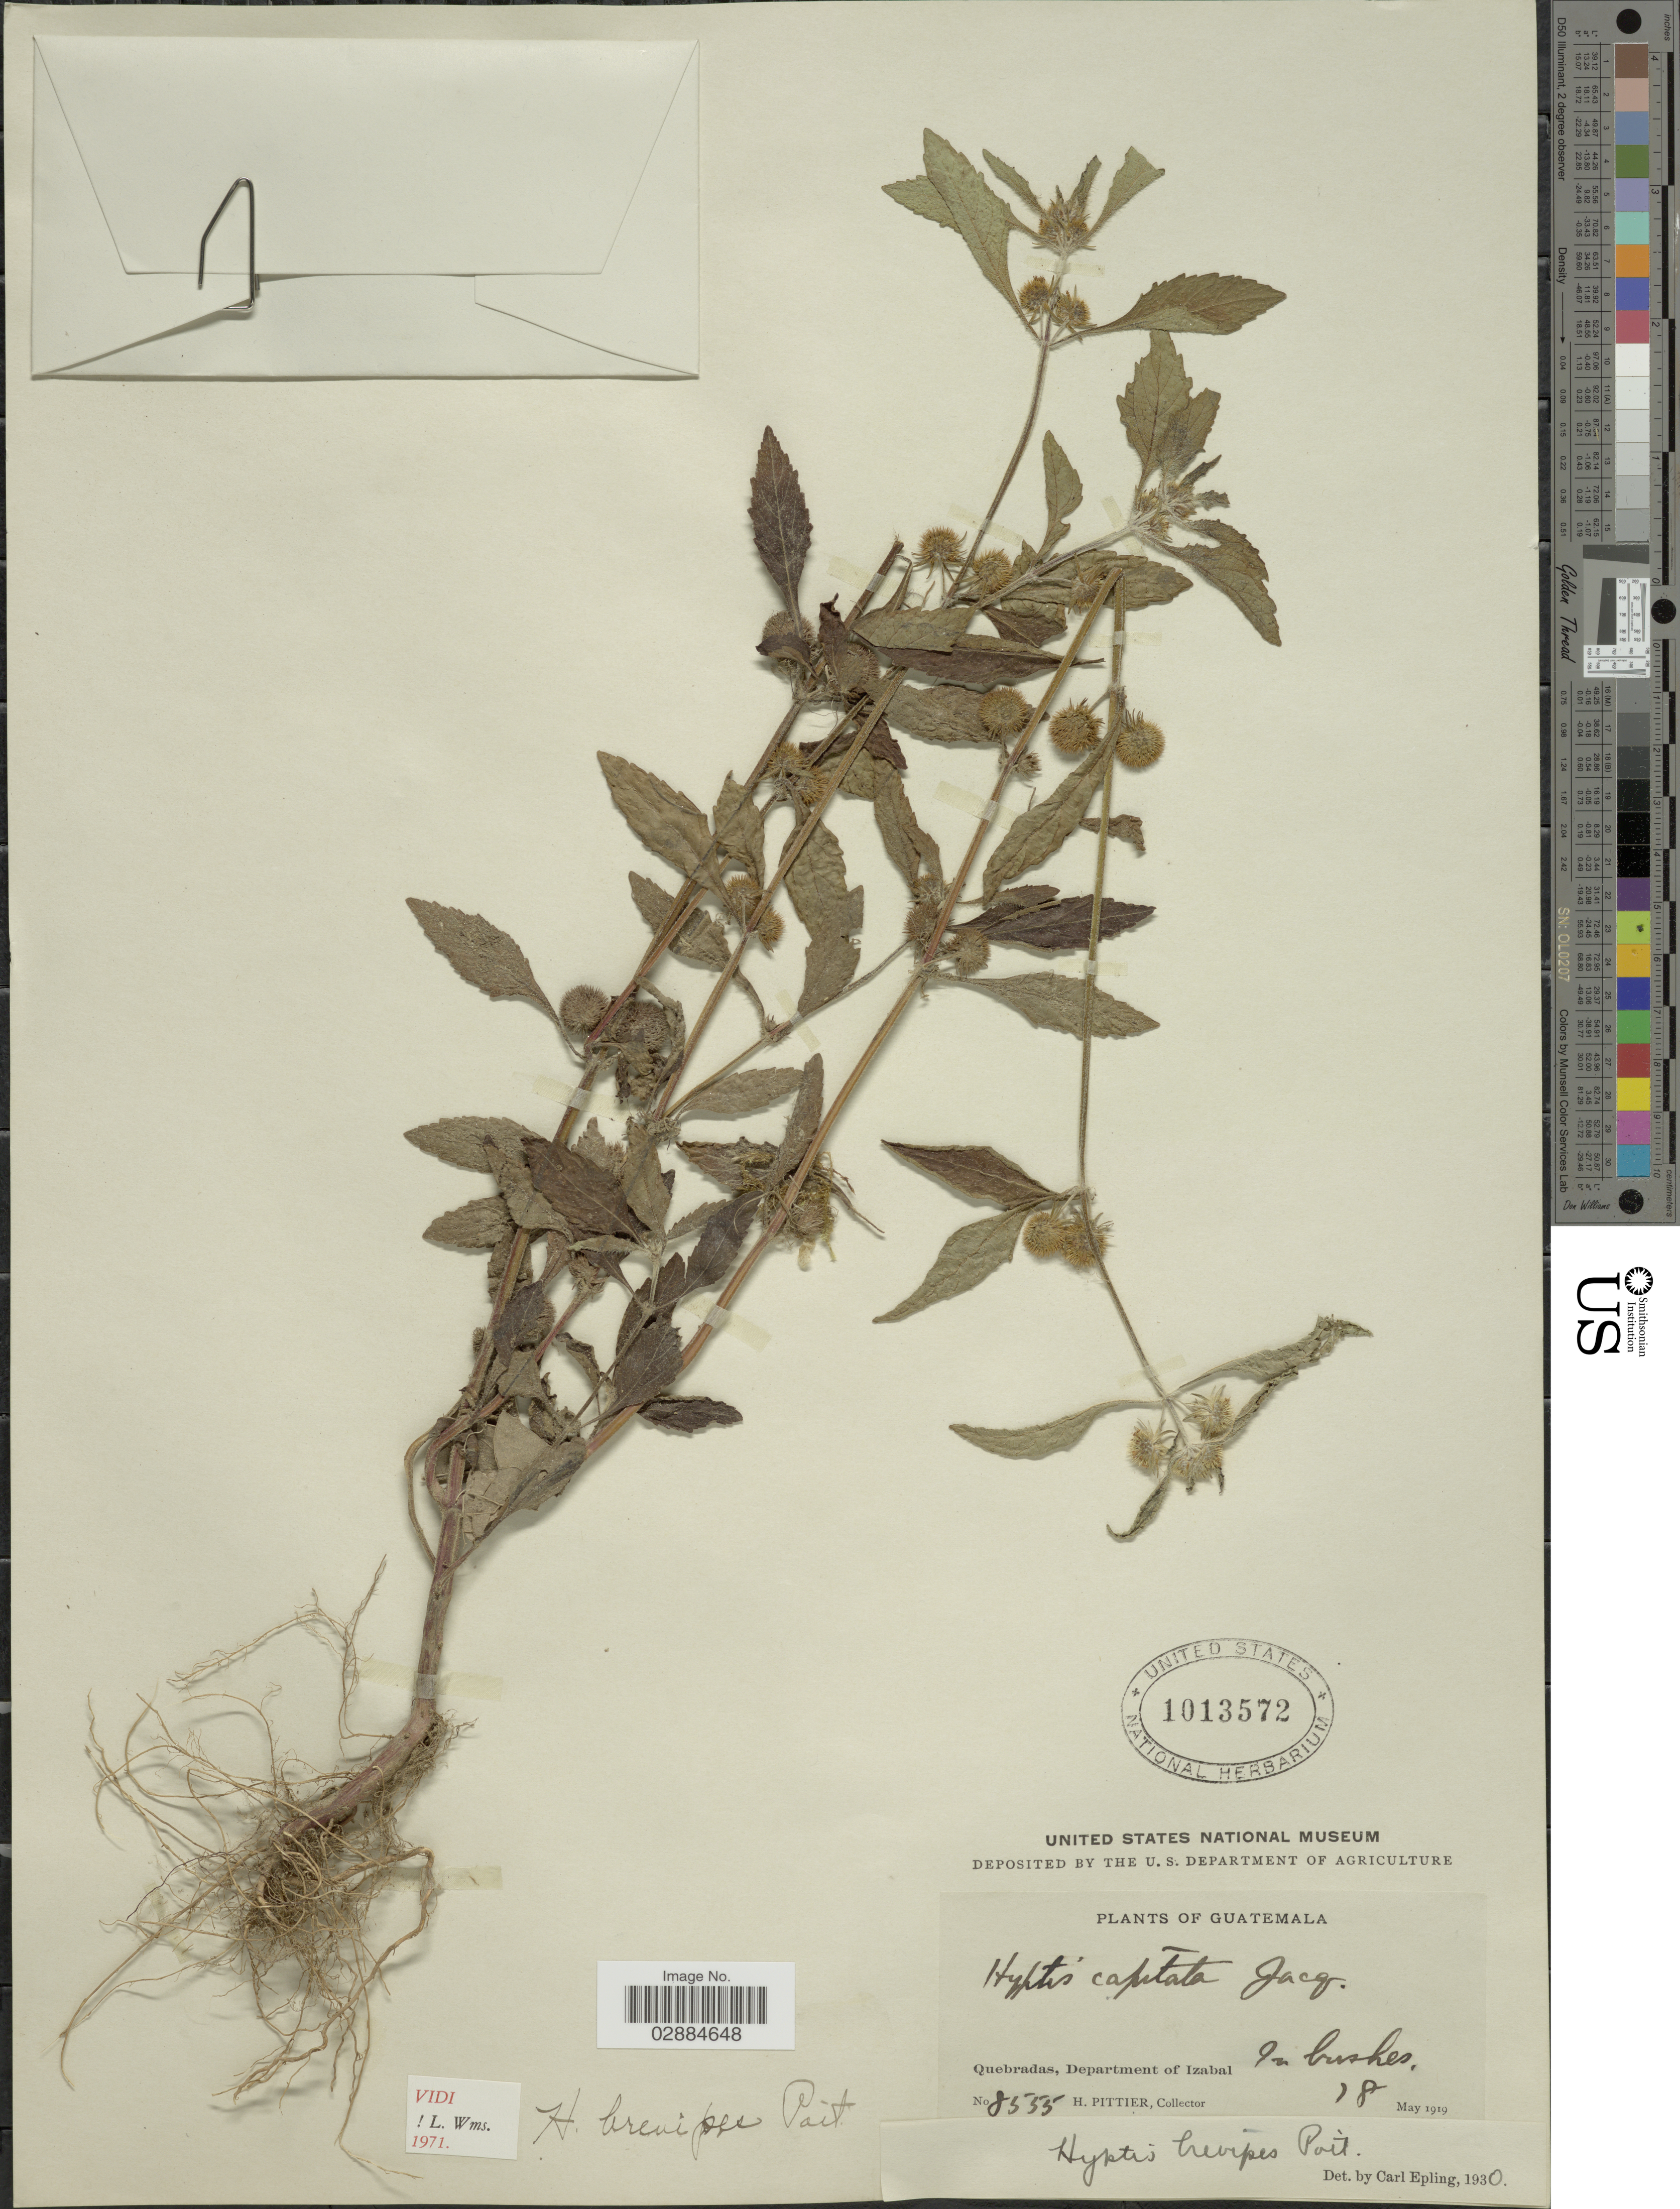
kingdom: Plantae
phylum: Tracheophyta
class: Magnoliopsida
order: Lamiales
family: Lamiaceae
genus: Hyptis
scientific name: Hyptis brevipes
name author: Poit.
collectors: H. F. Pittier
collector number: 8555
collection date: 1919-05-18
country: Guatemala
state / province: Izabal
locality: Quebradas, Department of Izabal.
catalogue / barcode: US 1013572